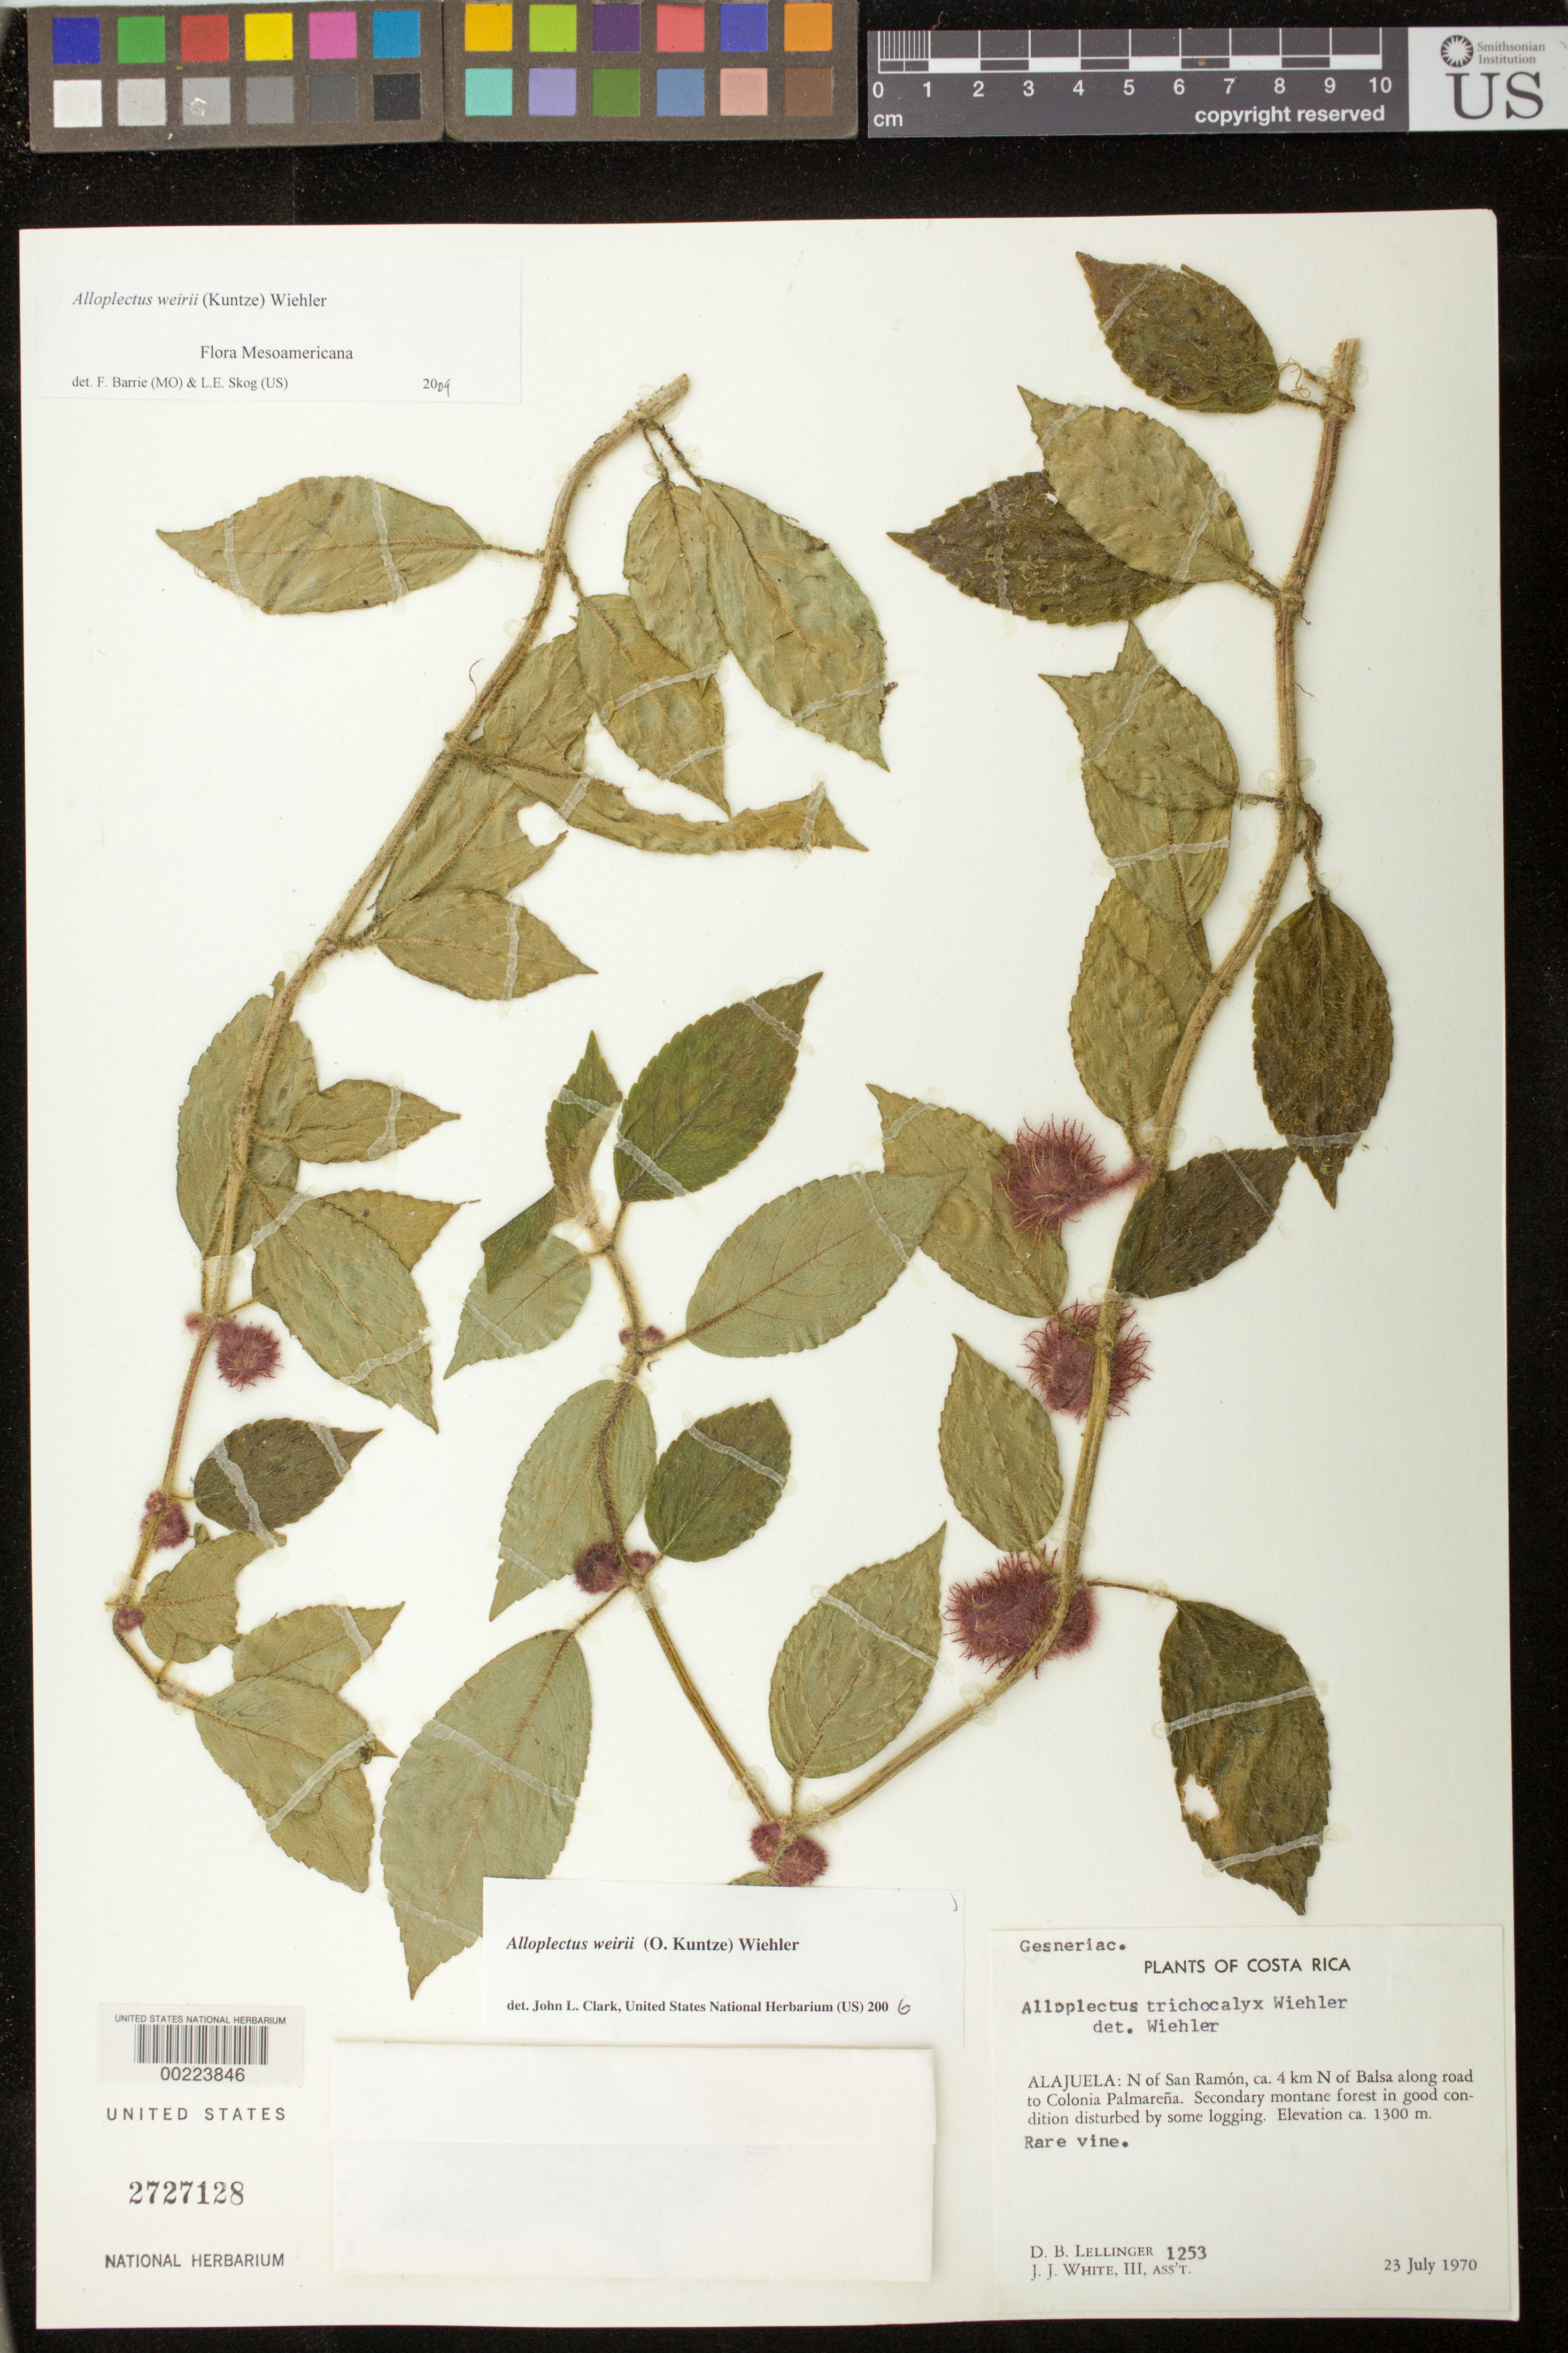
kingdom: Plantae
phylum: Tracheophyta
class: Magnoliopsida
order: Lamiales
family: Gesneriaceae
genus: Alloplectus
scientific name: Alloplectus weirii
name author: (Kuntze) Wiehler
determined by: Clark, J. L., (SEL), The Marie Selby Botanical Garden (UNITED STATES)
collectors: D. B. Lellinger & J. J. White III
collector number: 1253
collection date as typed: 23 Jul 1970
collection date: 1970-07-23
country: Costa Rica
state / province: Alajuela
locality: N of San Ramón, ca. 4 km N of Balsa along road to Colonia Palmareña.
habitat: Secondary montane forest in good condition disturbed by some logging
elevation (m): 1300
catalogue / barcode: US 2727128